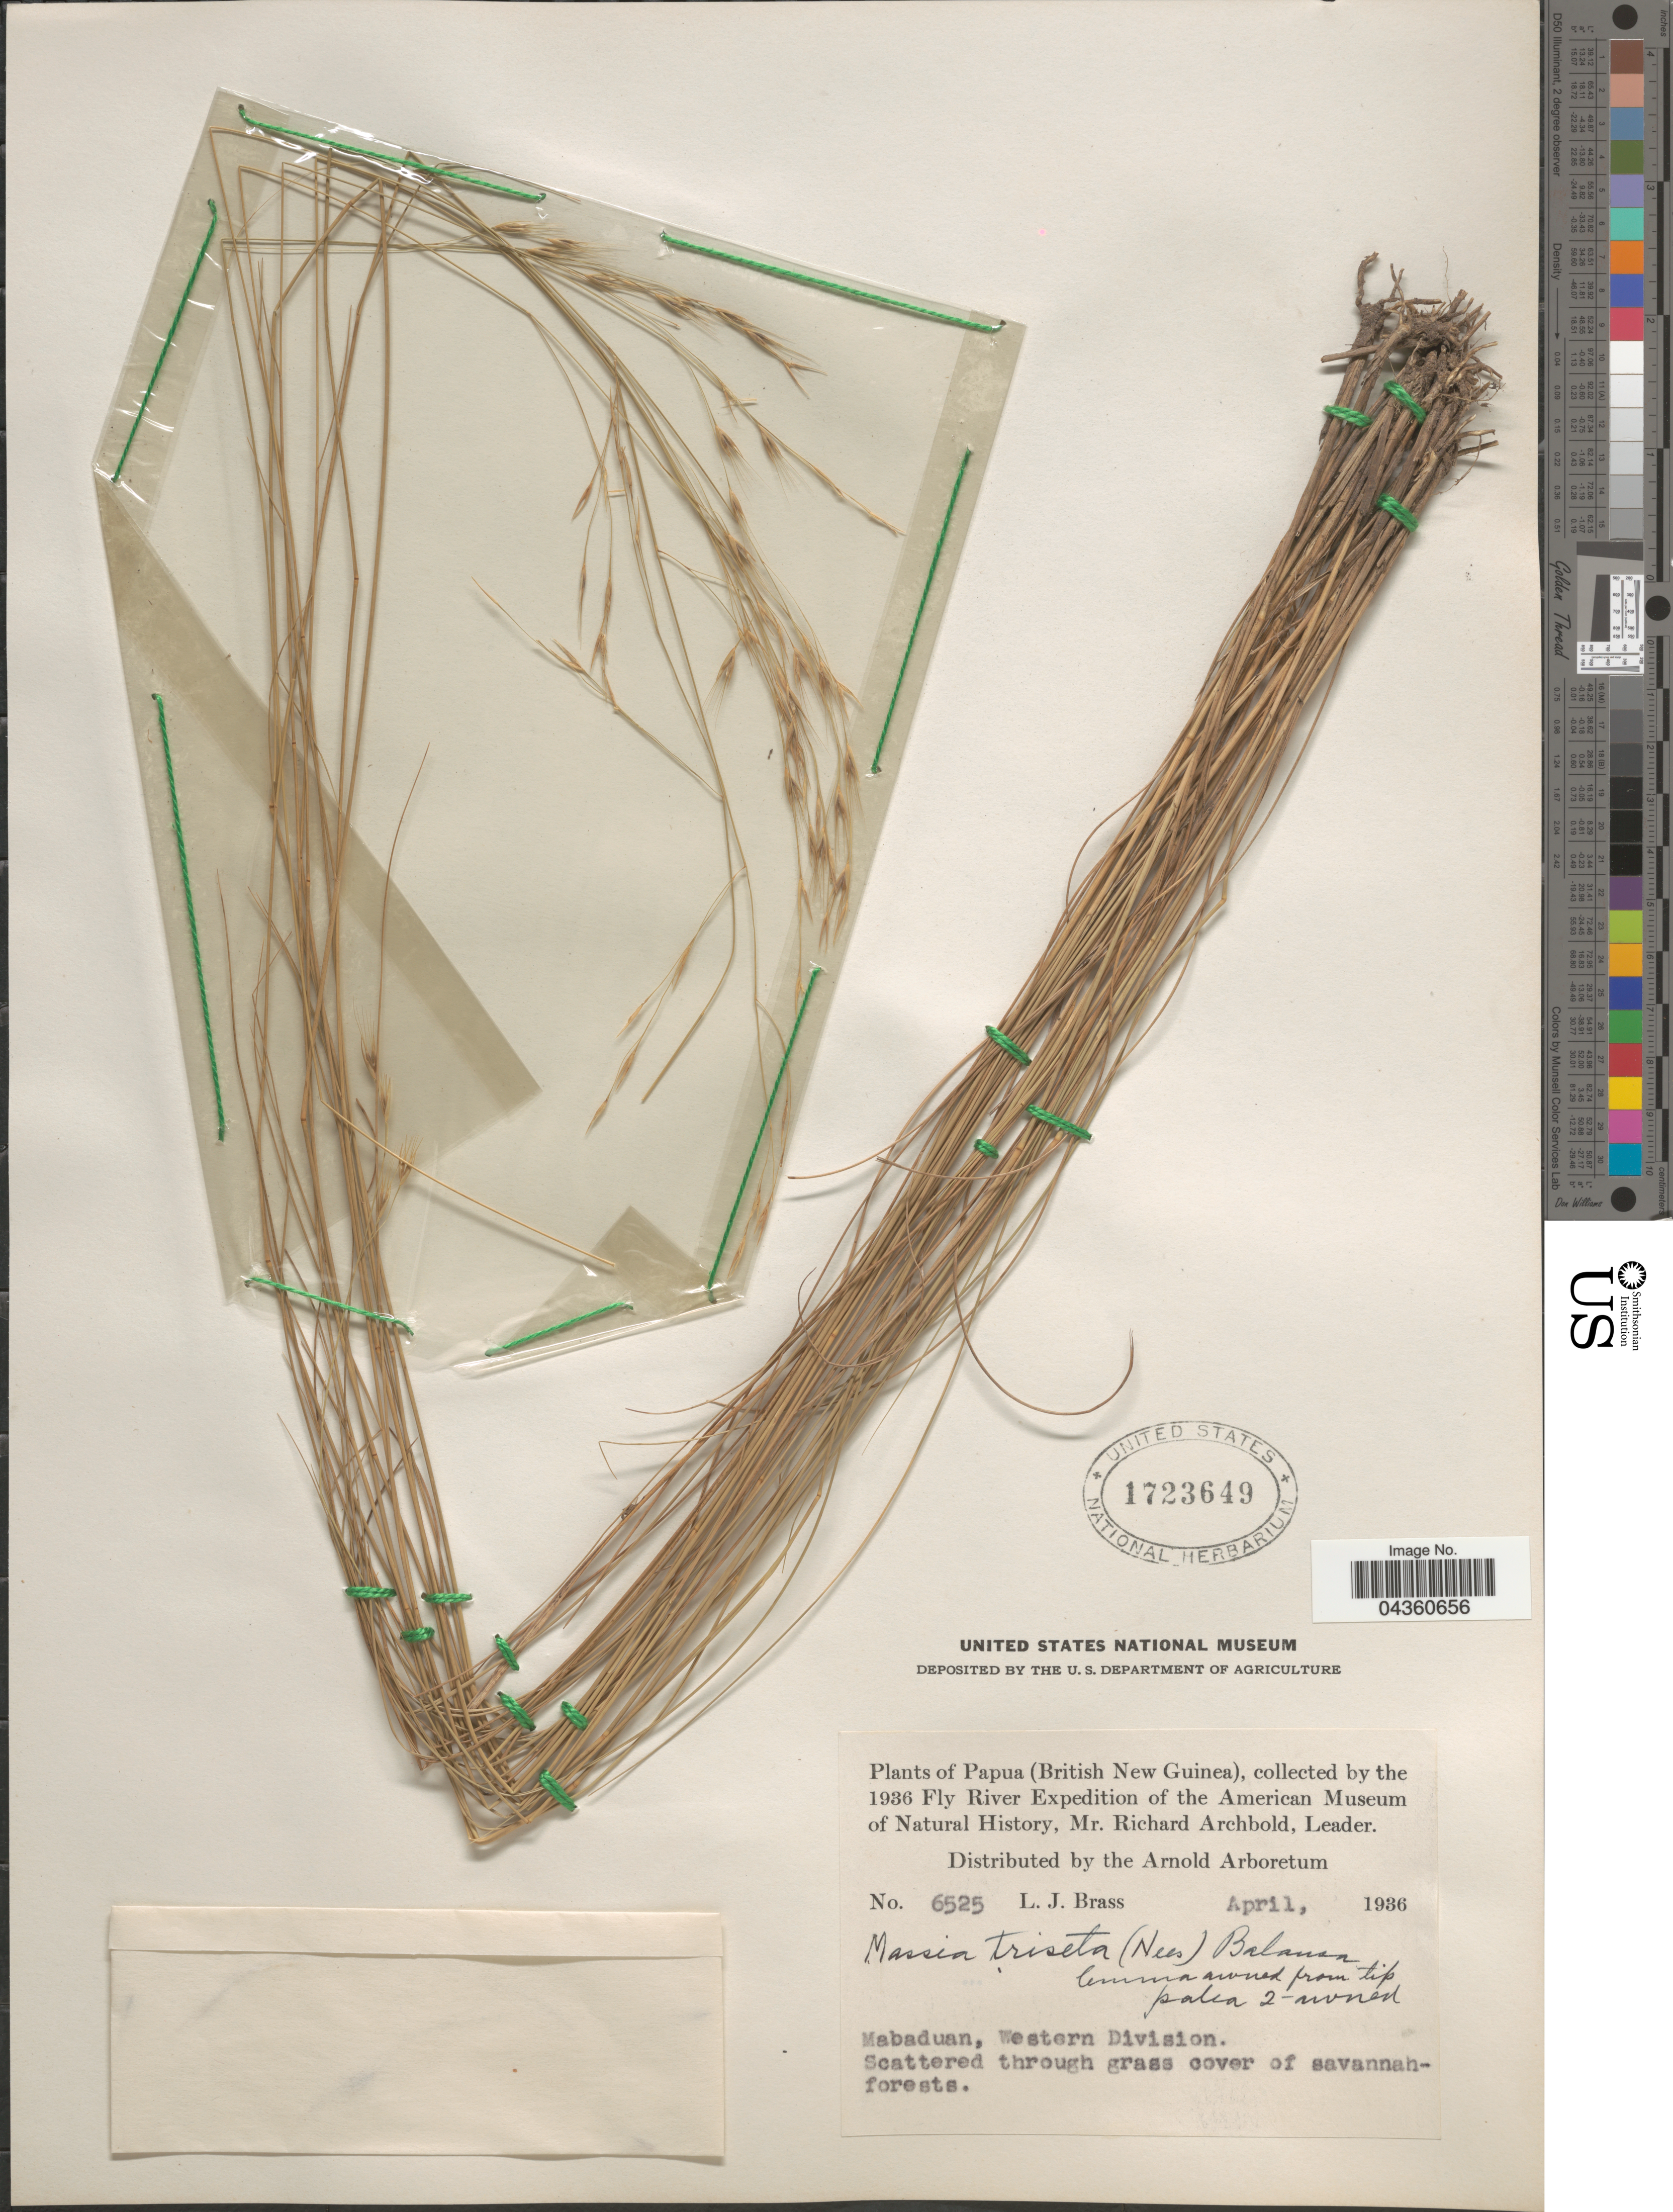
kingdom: Plantae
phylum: Tracheophyta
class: Liliopsida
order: Poales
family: Poaceae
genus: Eriachne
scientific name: Eriachne triseta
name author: Nees ex Steud.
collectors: L. J. Brass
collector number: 6525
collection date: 1936-04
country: Papua New Guinea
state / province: Manus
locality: Papua (British New Guinea). 1936 Fly River Expedition of the American Museum of Natural History. Mabaduan, Western Division.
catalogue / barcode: US 1723649